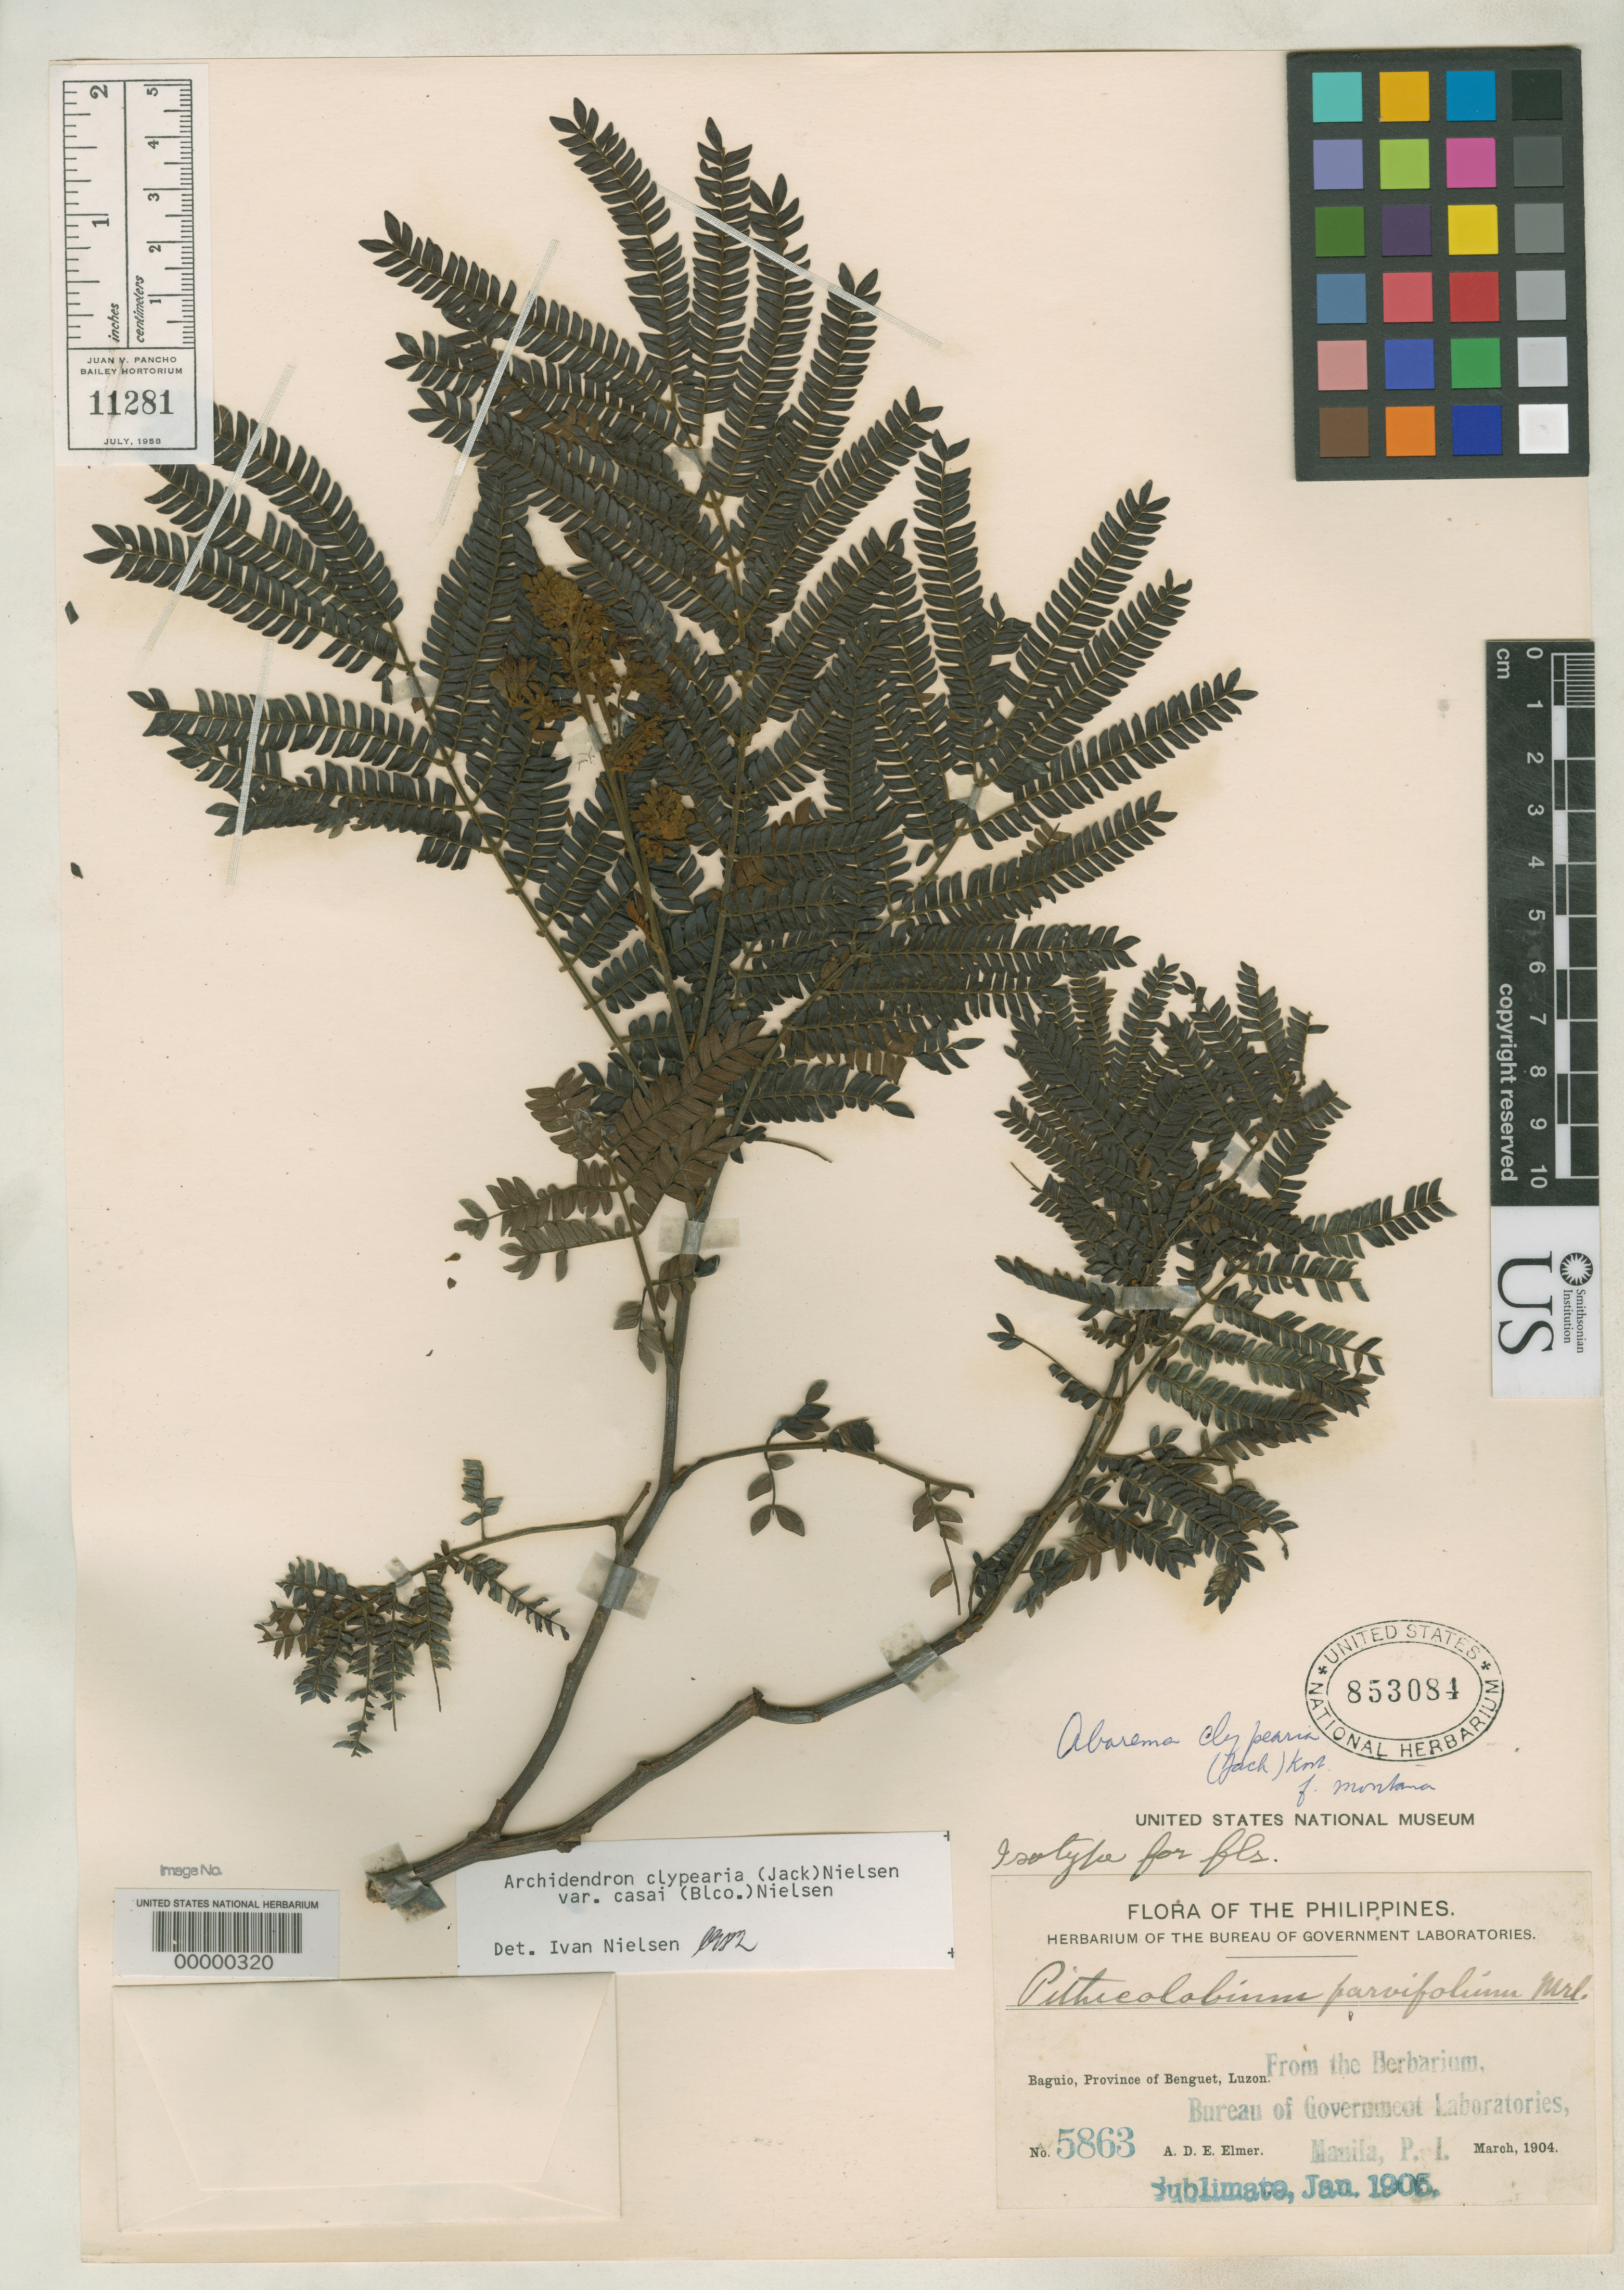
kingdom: Plantae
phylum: Tracheophyta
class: Magnoliopsida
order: Fabales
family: Fabaceae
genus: Pithecellobium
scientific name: Pithecellobium parvifolium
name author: Merr.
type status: Syntype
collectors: A. D. E. Elmer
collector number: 5863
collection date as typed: Mar 1904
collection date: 1904-03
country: Philippines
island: Luzon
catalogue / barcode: US 853084